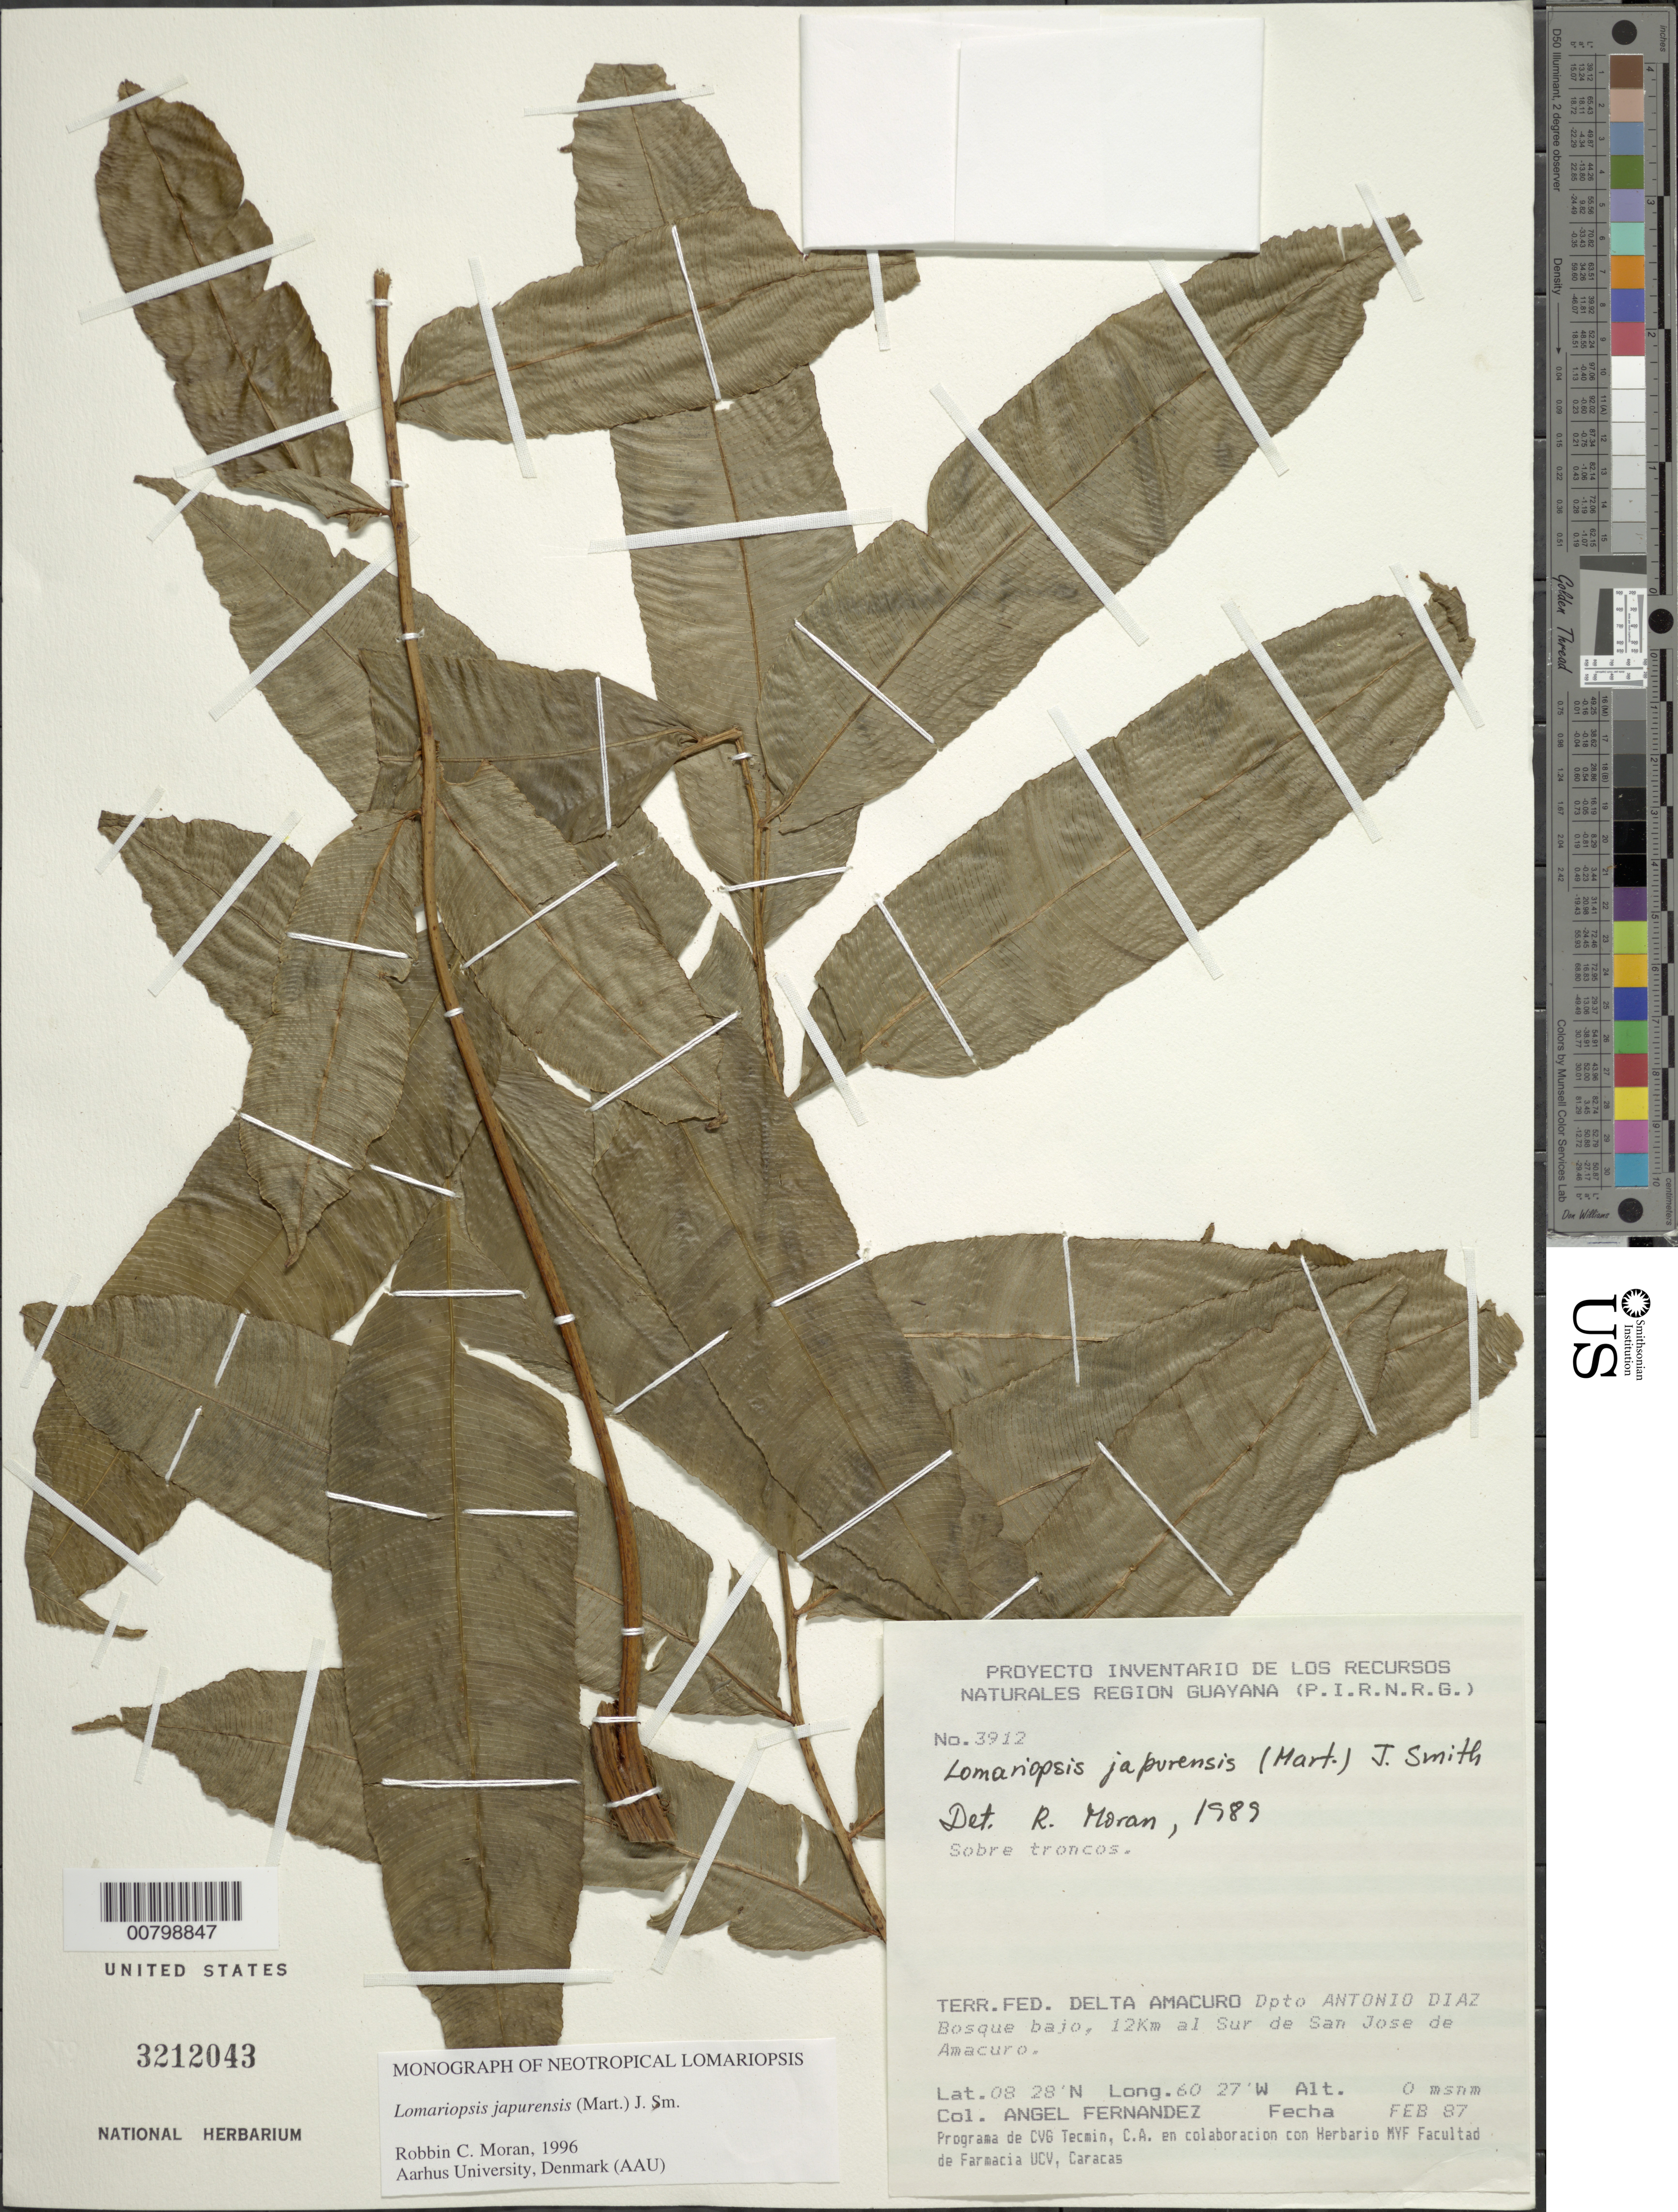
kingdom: Plantae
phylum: Tracheophyta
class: Polypodiopsida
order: Polypodiales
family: Lomariopsidaceae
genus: Lomariopsis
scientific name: Lomariopsis japurensis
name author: (Mart.) J. Sm.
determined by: Moran, R. C.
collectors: A. Fernández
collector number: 3912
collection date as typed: Feb-87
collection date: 1987-02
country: Venezuela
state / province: Delta Amacuro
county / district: Antonio Díaz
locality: San Jose de Amacuro, 12 km S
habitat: Bosque bajo, sobre troncos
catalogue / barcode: US 3212043